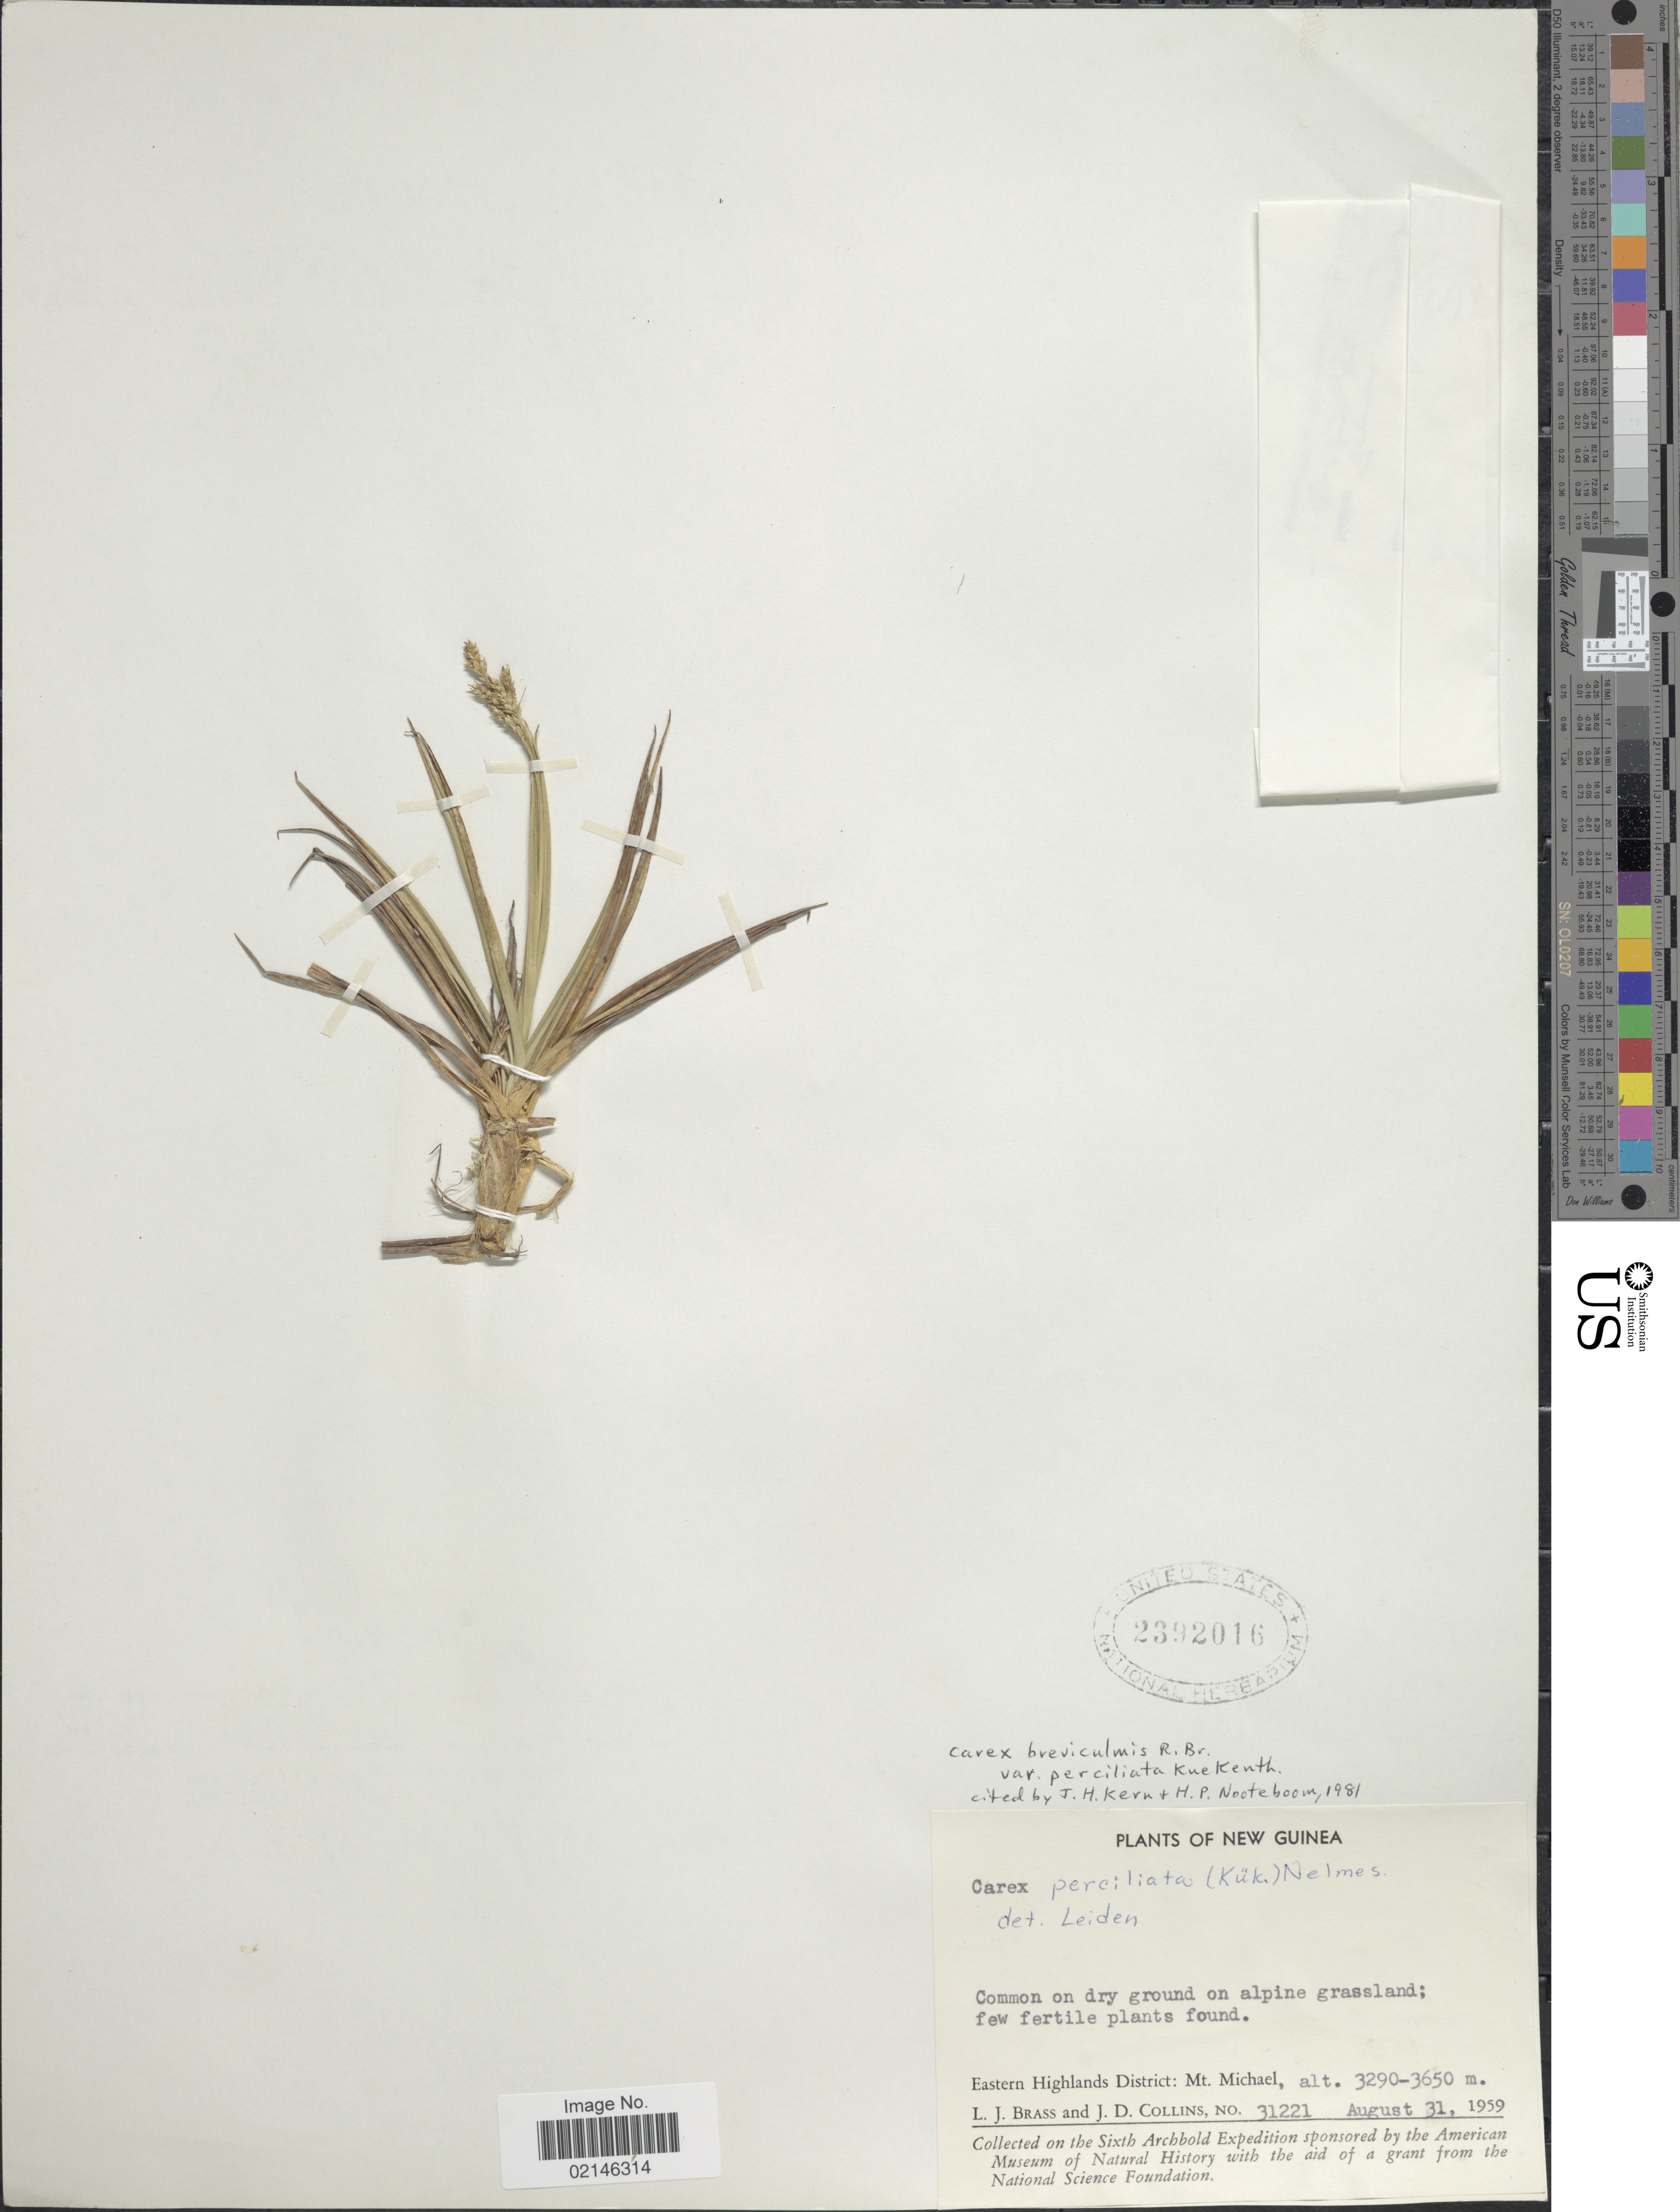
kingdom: Plantae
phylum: Tracheophyta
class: Liliopsida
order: Poales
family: Cyperaceae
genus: Carex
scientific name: Carex breviculmis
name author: R. Br.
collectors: L. J. Brass & J. Collins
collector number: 31221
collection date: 1959-08-31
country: Papua New Guinea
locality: New Guinea. Eastern Highlands: Mt. Michael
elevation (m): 3290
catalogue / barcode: US 2392016